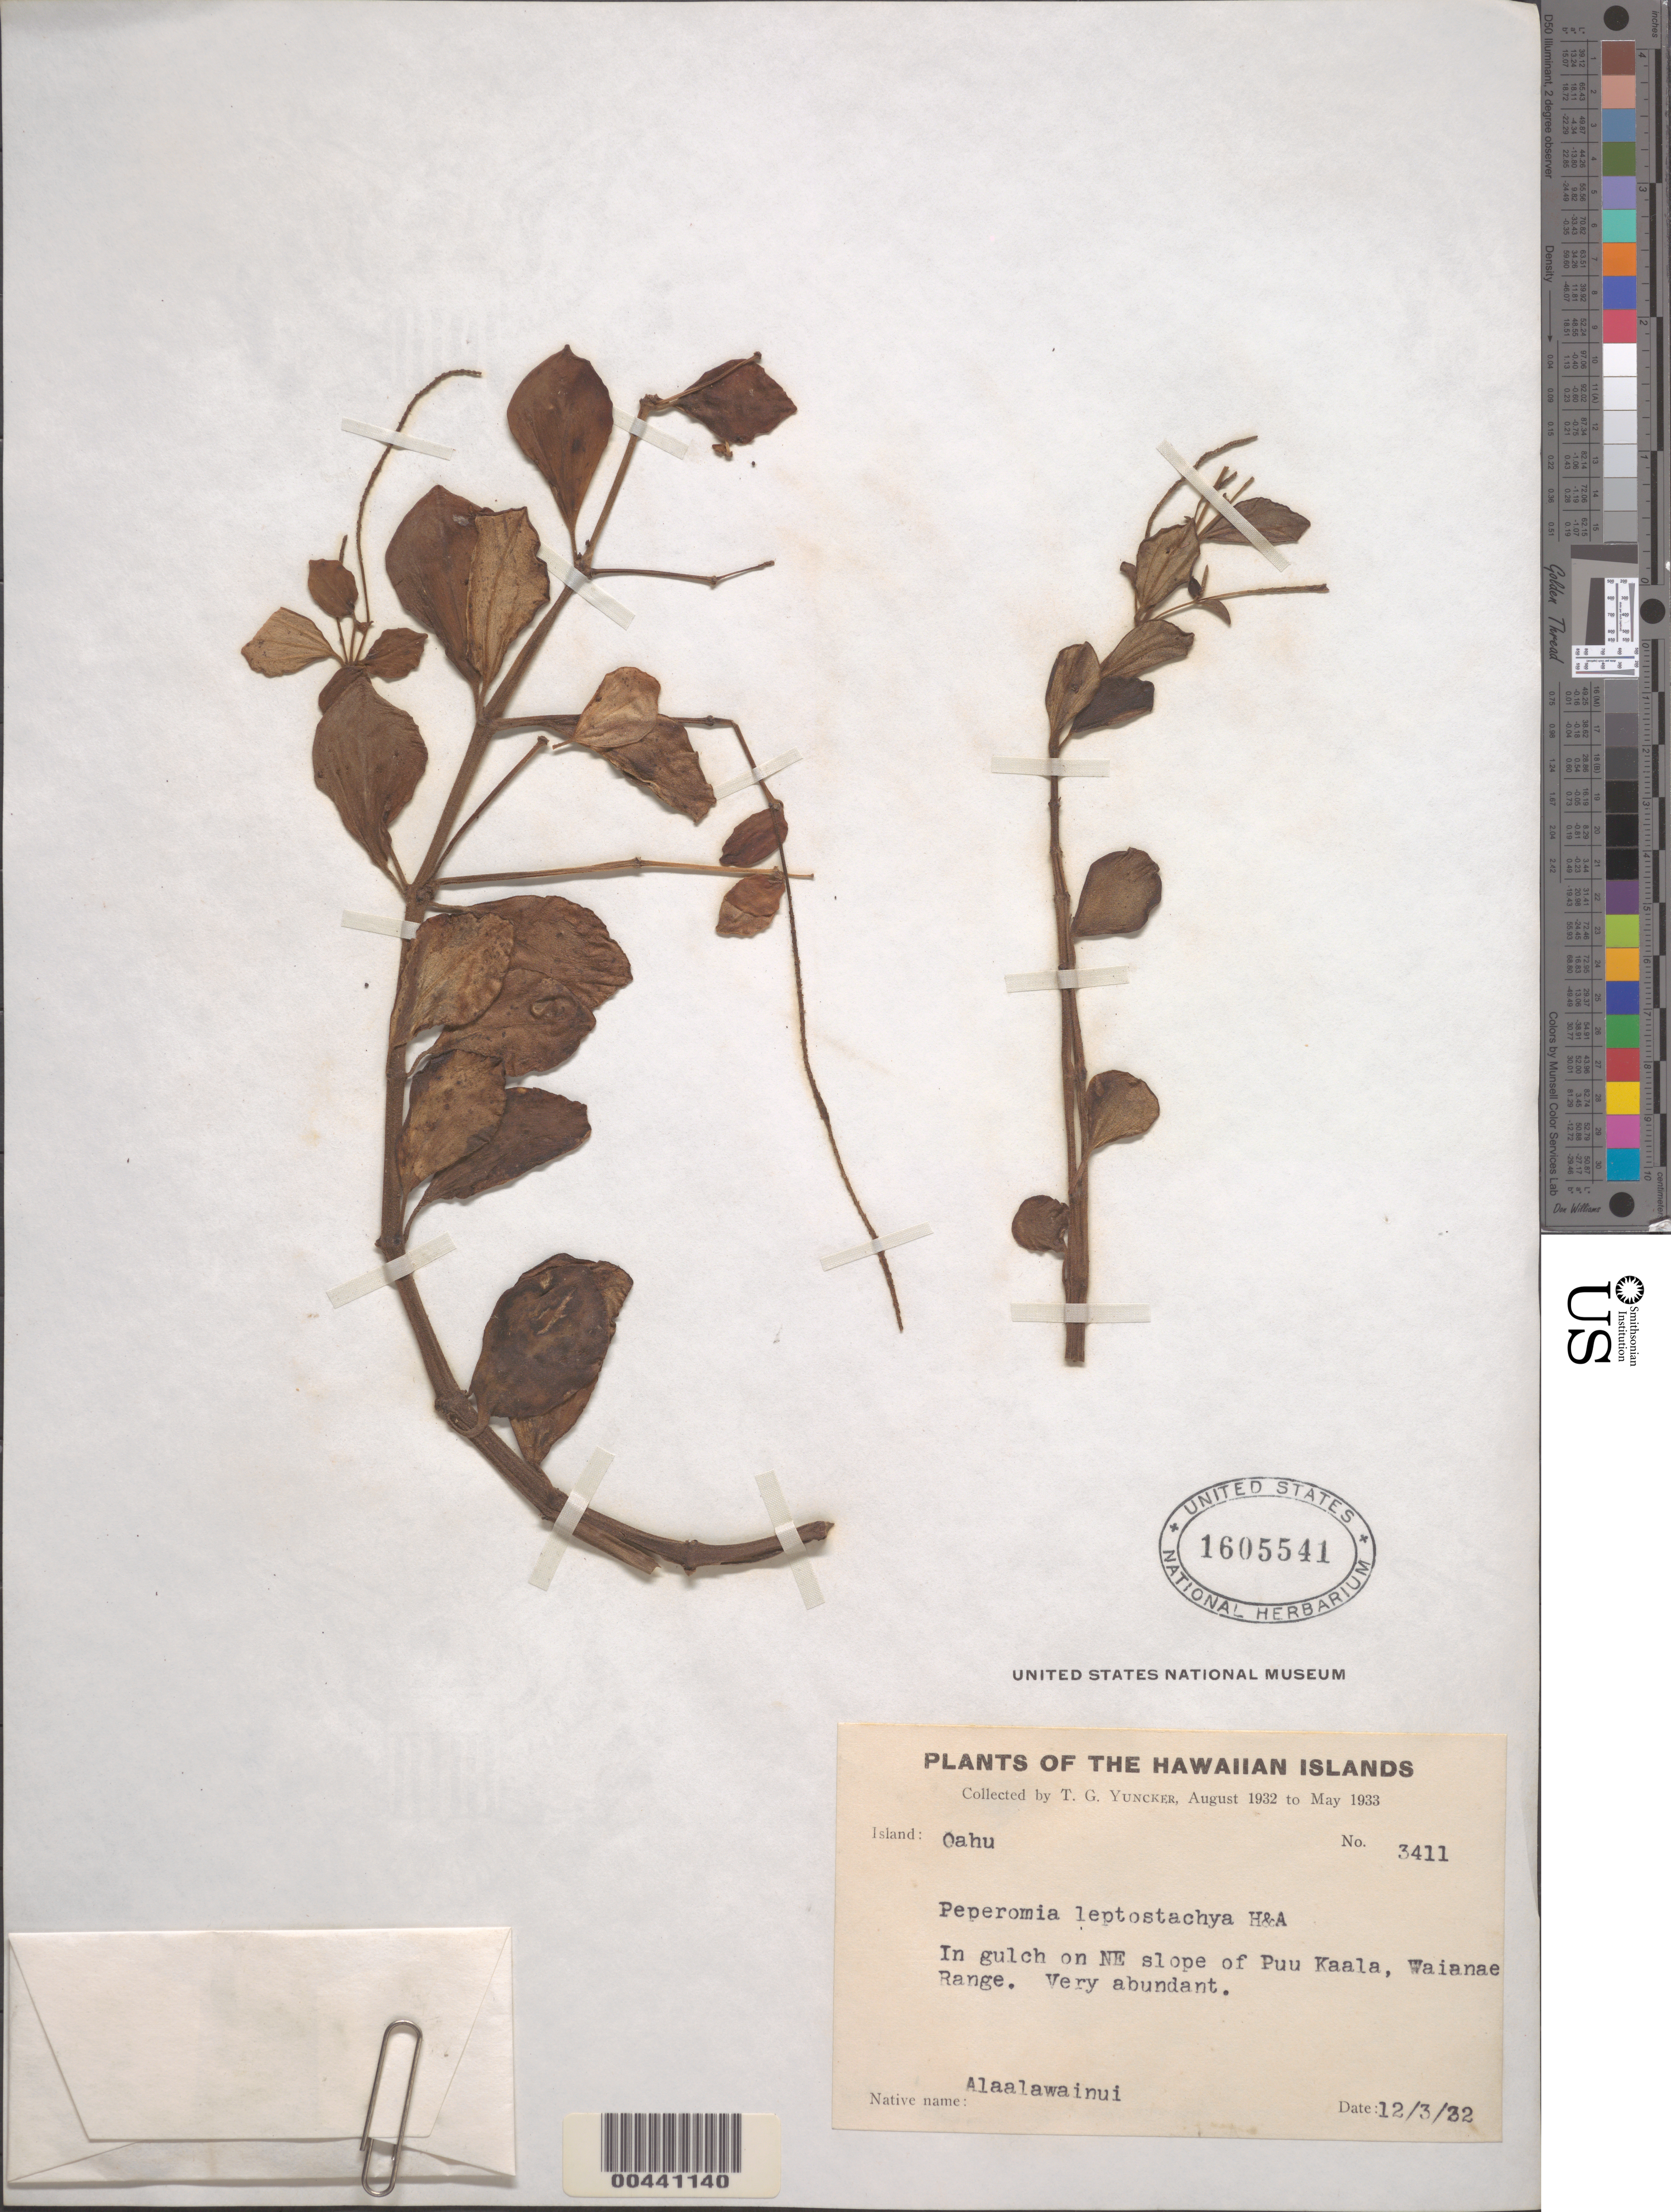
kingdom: Plantae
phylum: Tracheophyta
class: Magnoliopsida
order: Piperales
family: Piperaceae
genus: Peperomia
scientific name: Peperomia leptostachya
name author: Hook. & Arn.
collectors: T. G. Yuncker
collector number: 3411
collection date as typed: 3 Dec 1932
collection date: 1932-12-03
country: United States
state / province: Hawaii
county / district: Honolulu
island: Oahu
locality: In gulch on NE slope of Puu Kaala, Waianae Range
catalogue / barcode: US 1605541